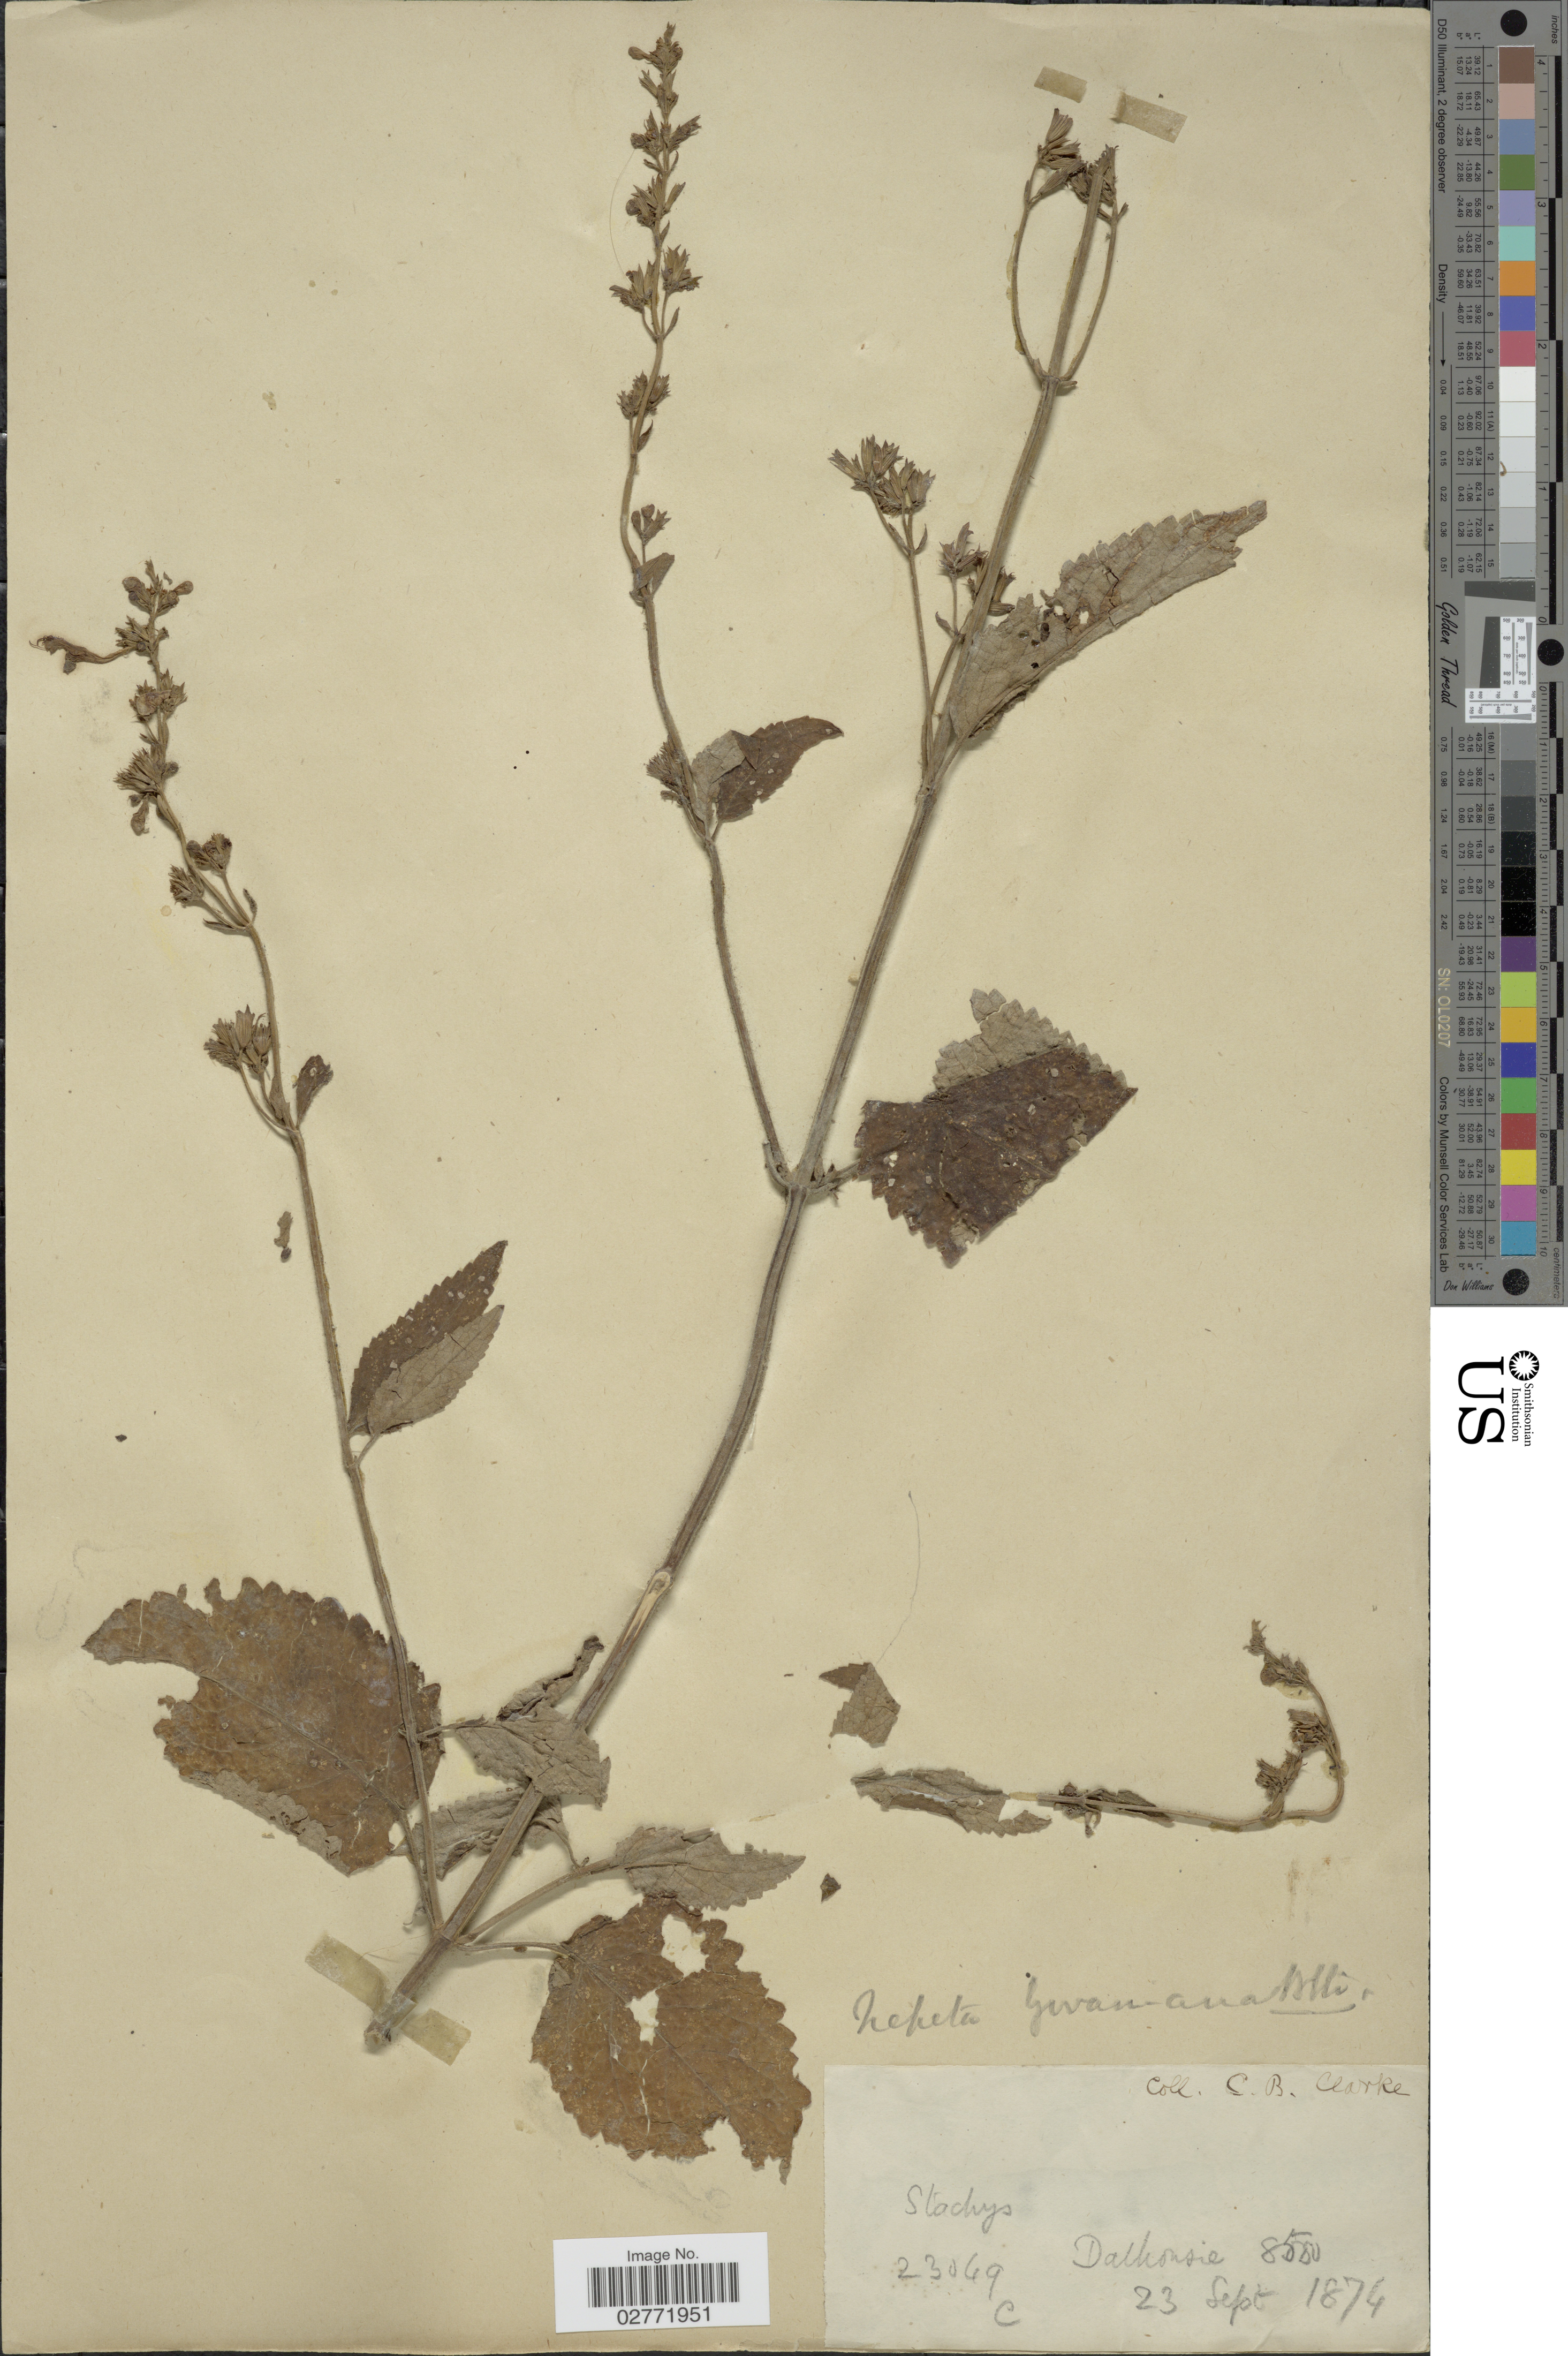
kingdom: Plantae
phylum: Tracheophyta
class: Magnoliopsida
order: Lamiales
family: Lamiaceae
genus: Nepeta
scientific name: Nepeta govaniana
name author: (Wall. ex Benth.) Benth.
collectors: C. B. Clarke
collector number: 23049C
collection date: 1874-09-23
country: India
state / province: Himachal Pradesh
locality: Dalhousie.